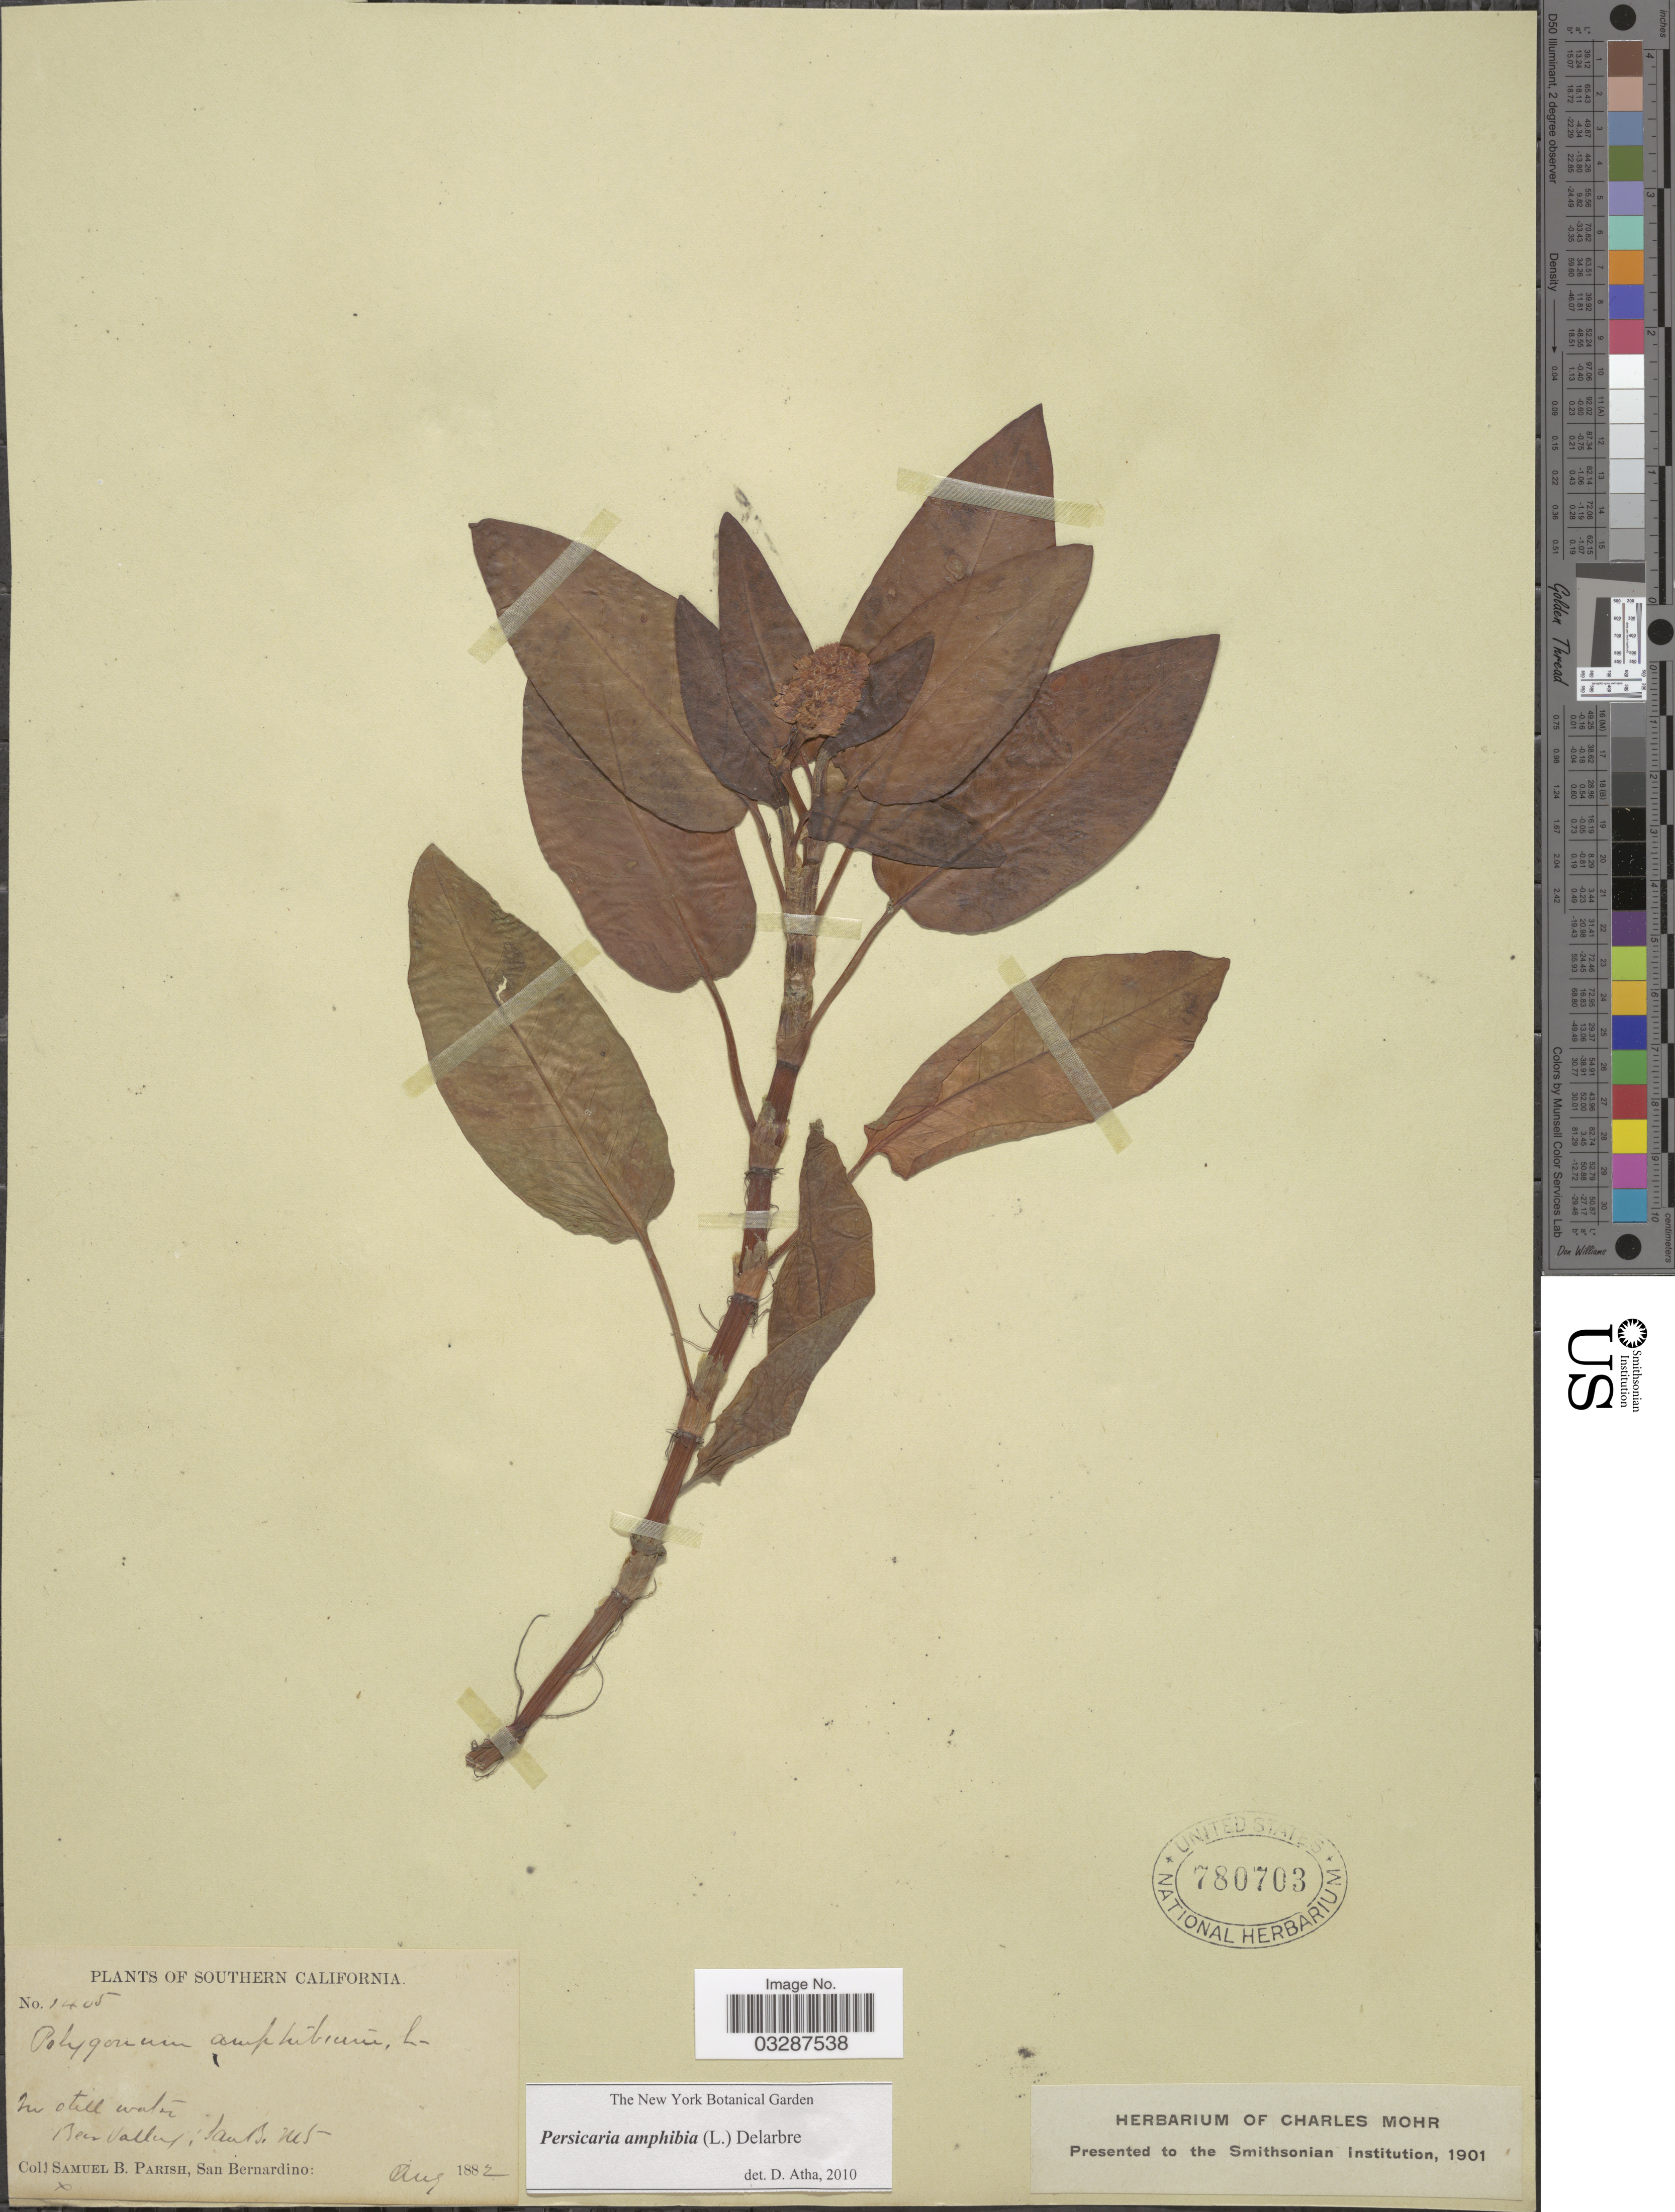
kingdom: Plantae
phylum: Tracheophyta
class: Magnoliopsida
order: Caryophyllales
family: Polygonaceae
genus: Persicaria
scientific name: Persicaria amphibia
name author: (L.) Delarbre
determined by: Atha, D. E.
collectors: S. B. Parish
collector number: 1405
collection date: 1882-08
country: United States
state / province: California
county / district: San Bernardino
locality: Southern California. Bear Valley, San B. Mt.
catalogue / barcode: US 780703